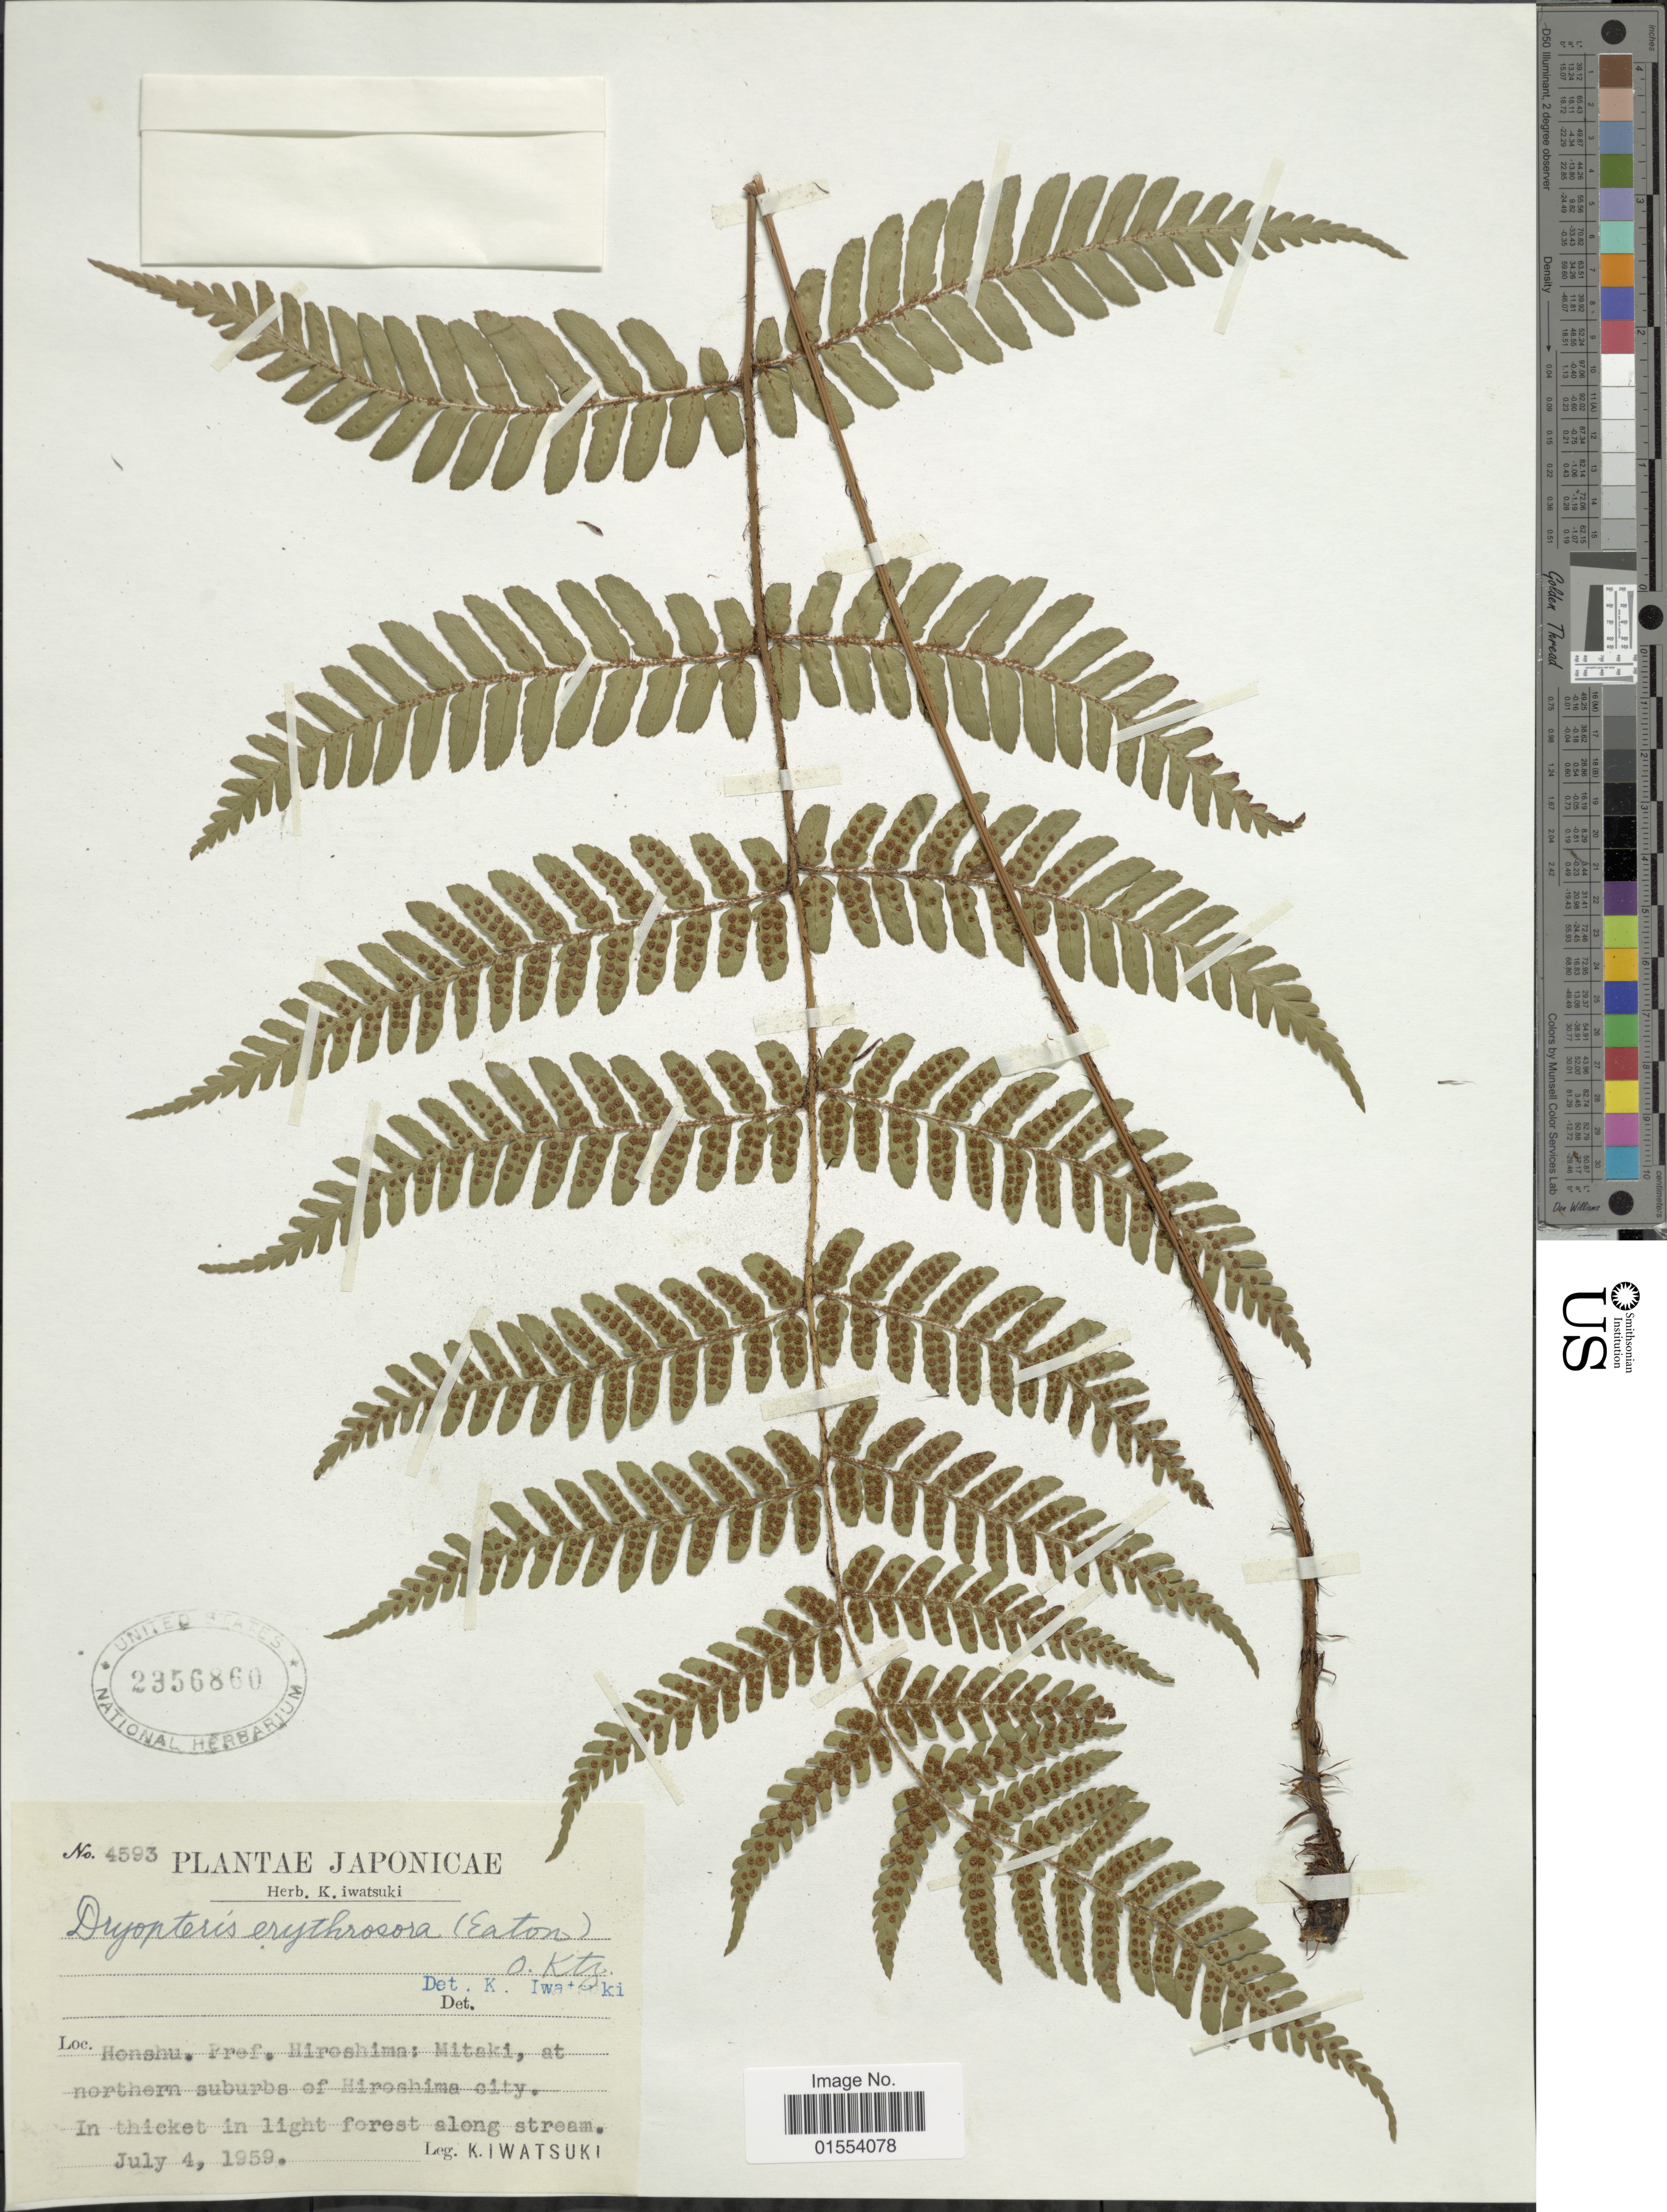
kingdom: Plantae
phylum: Tracheophyta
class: Polypodiopsida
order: Polypodiales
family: Dryopteridaceae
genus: Dryopteris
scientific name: Dryopteris erythrosora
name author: (D.C. Eaton) Kuntze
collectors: K. Iwatsuki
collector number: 4593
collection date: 1959-07-04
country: Japan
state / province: Hirosima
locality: Japonicae. Honshu. Pref. Hiroshima: Mitaki, at northern suburbs of Hiroshima City.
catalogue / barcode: US 2356860